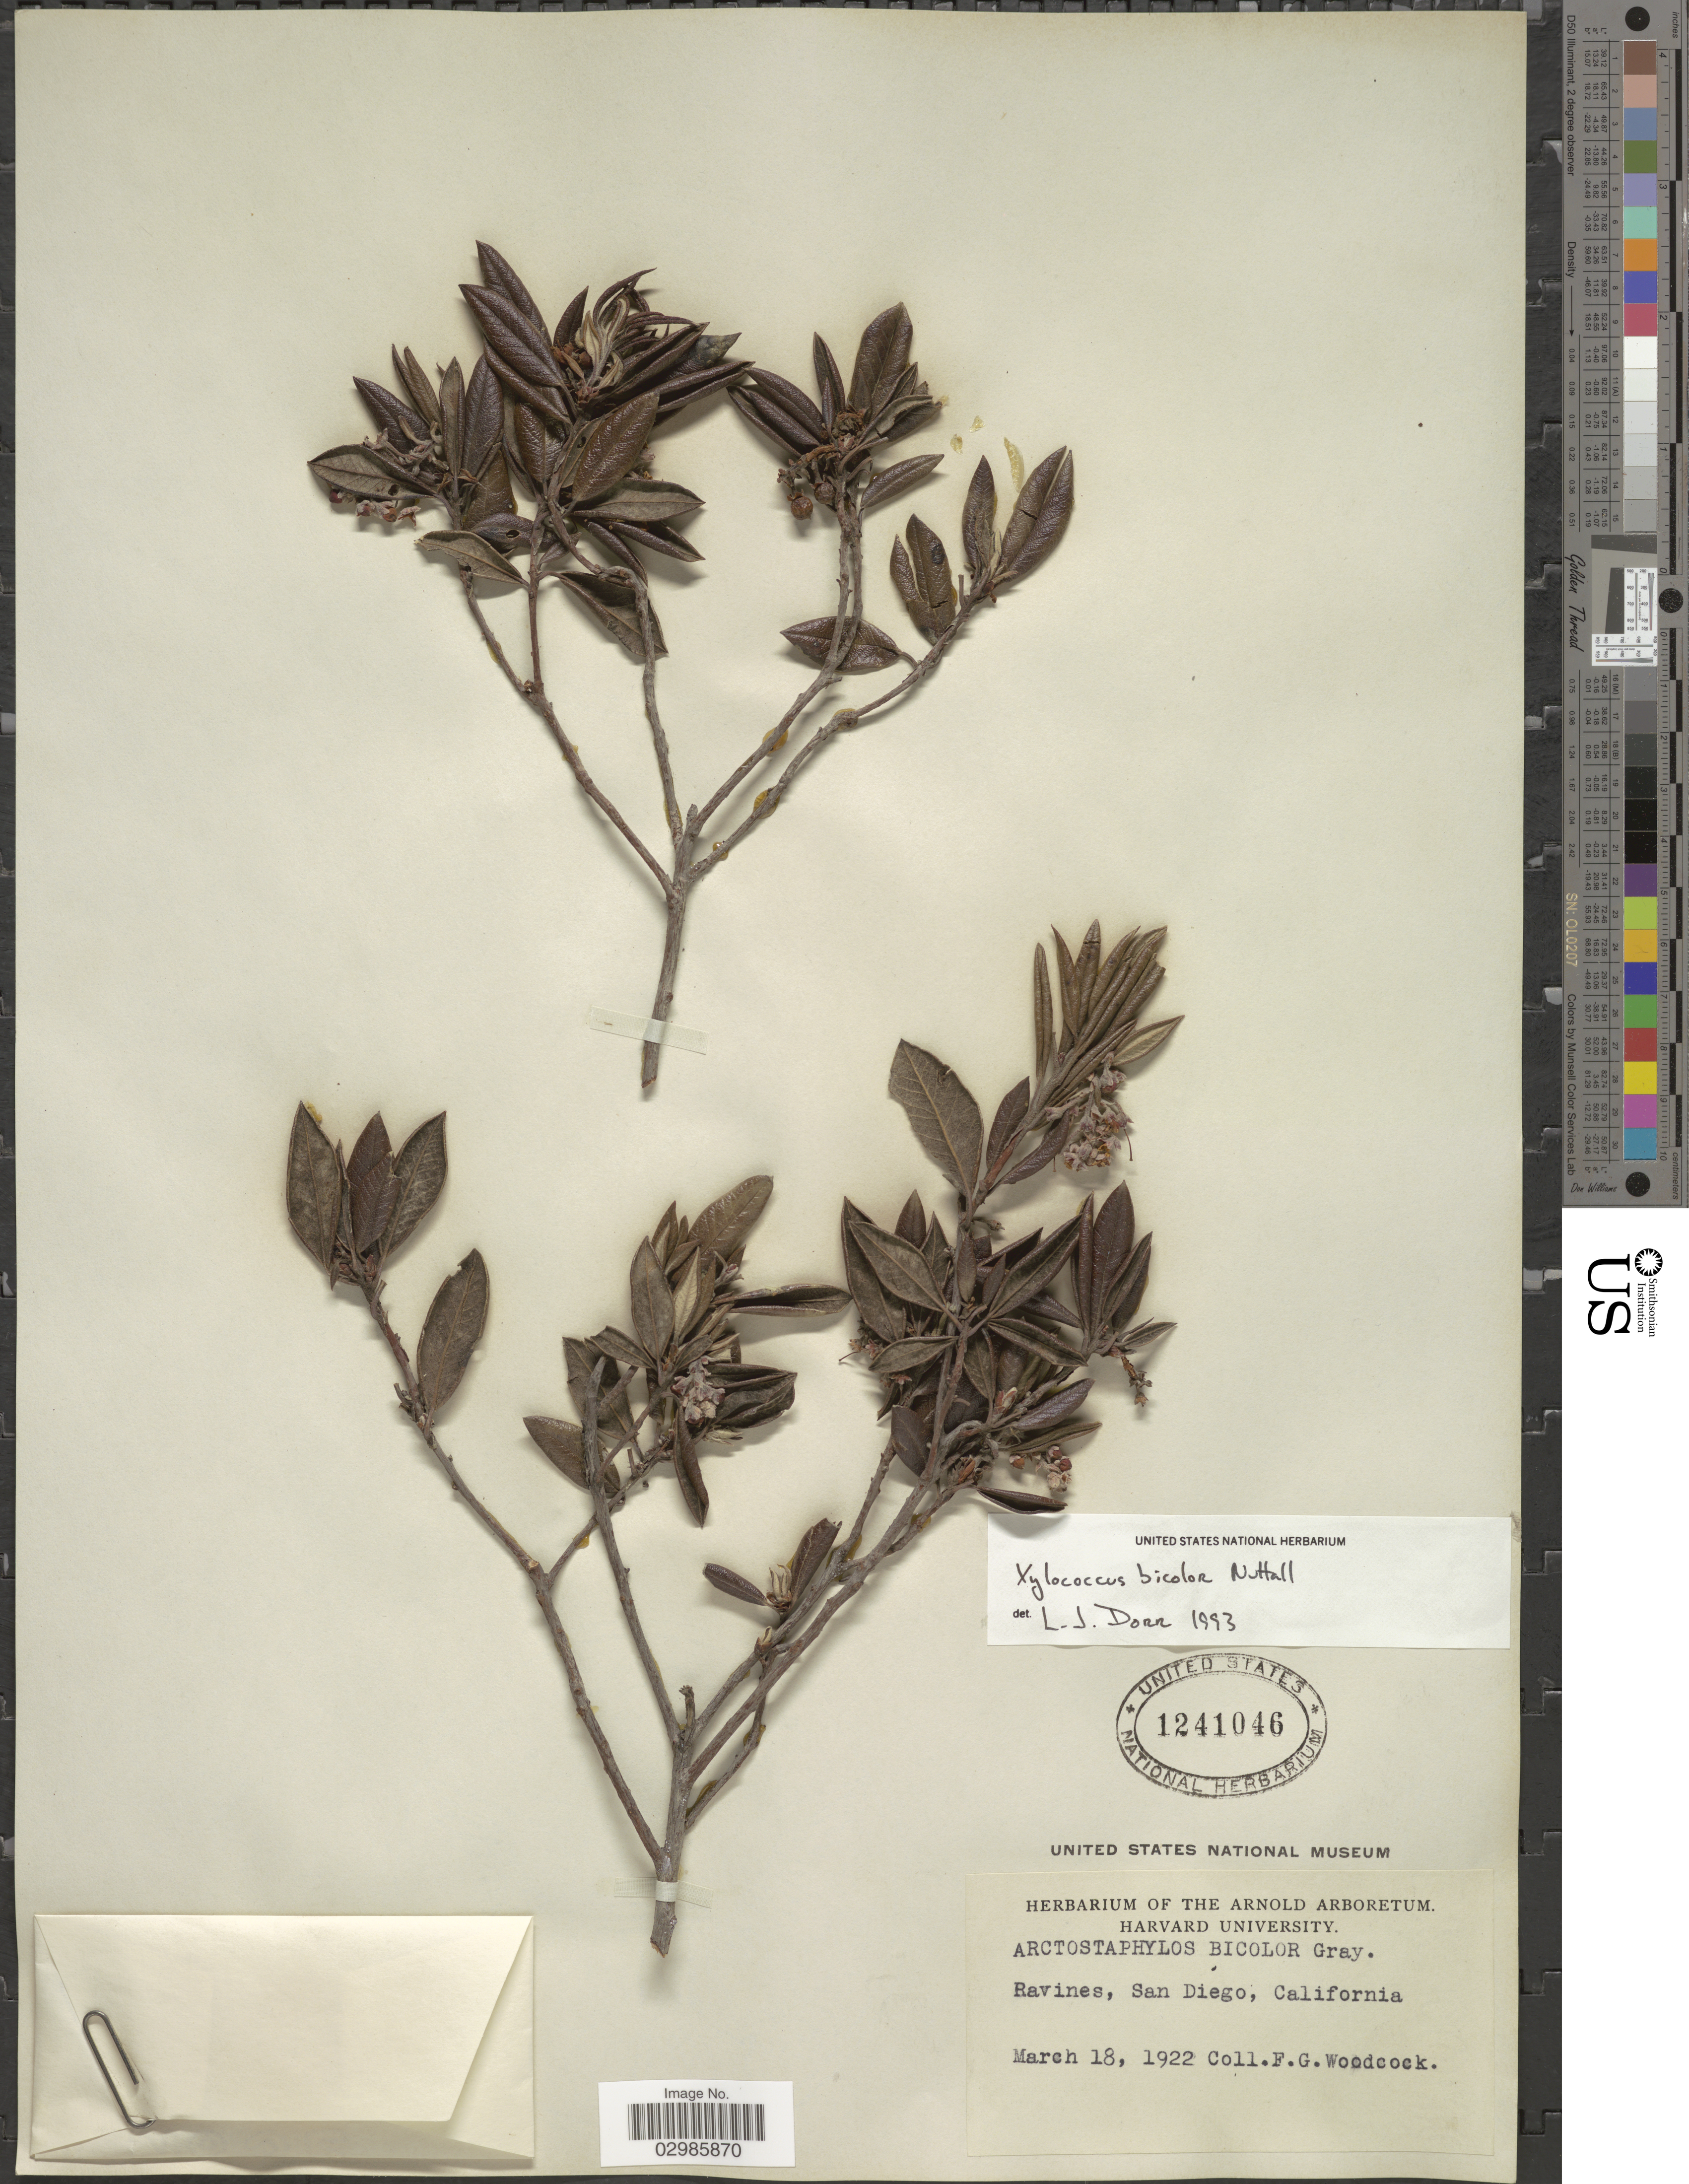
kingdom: Plantae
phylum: Tracheophyta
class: Magnoliopsida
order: Ericales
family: Ericaceae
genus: Xylococcus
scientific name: Xylococcus bicolor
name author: Nutt.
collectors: F. Woodcock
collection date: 1922-03-18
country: United States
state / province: California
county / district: San Diego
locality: Ravines, San Diego.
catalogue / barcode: US 1241046